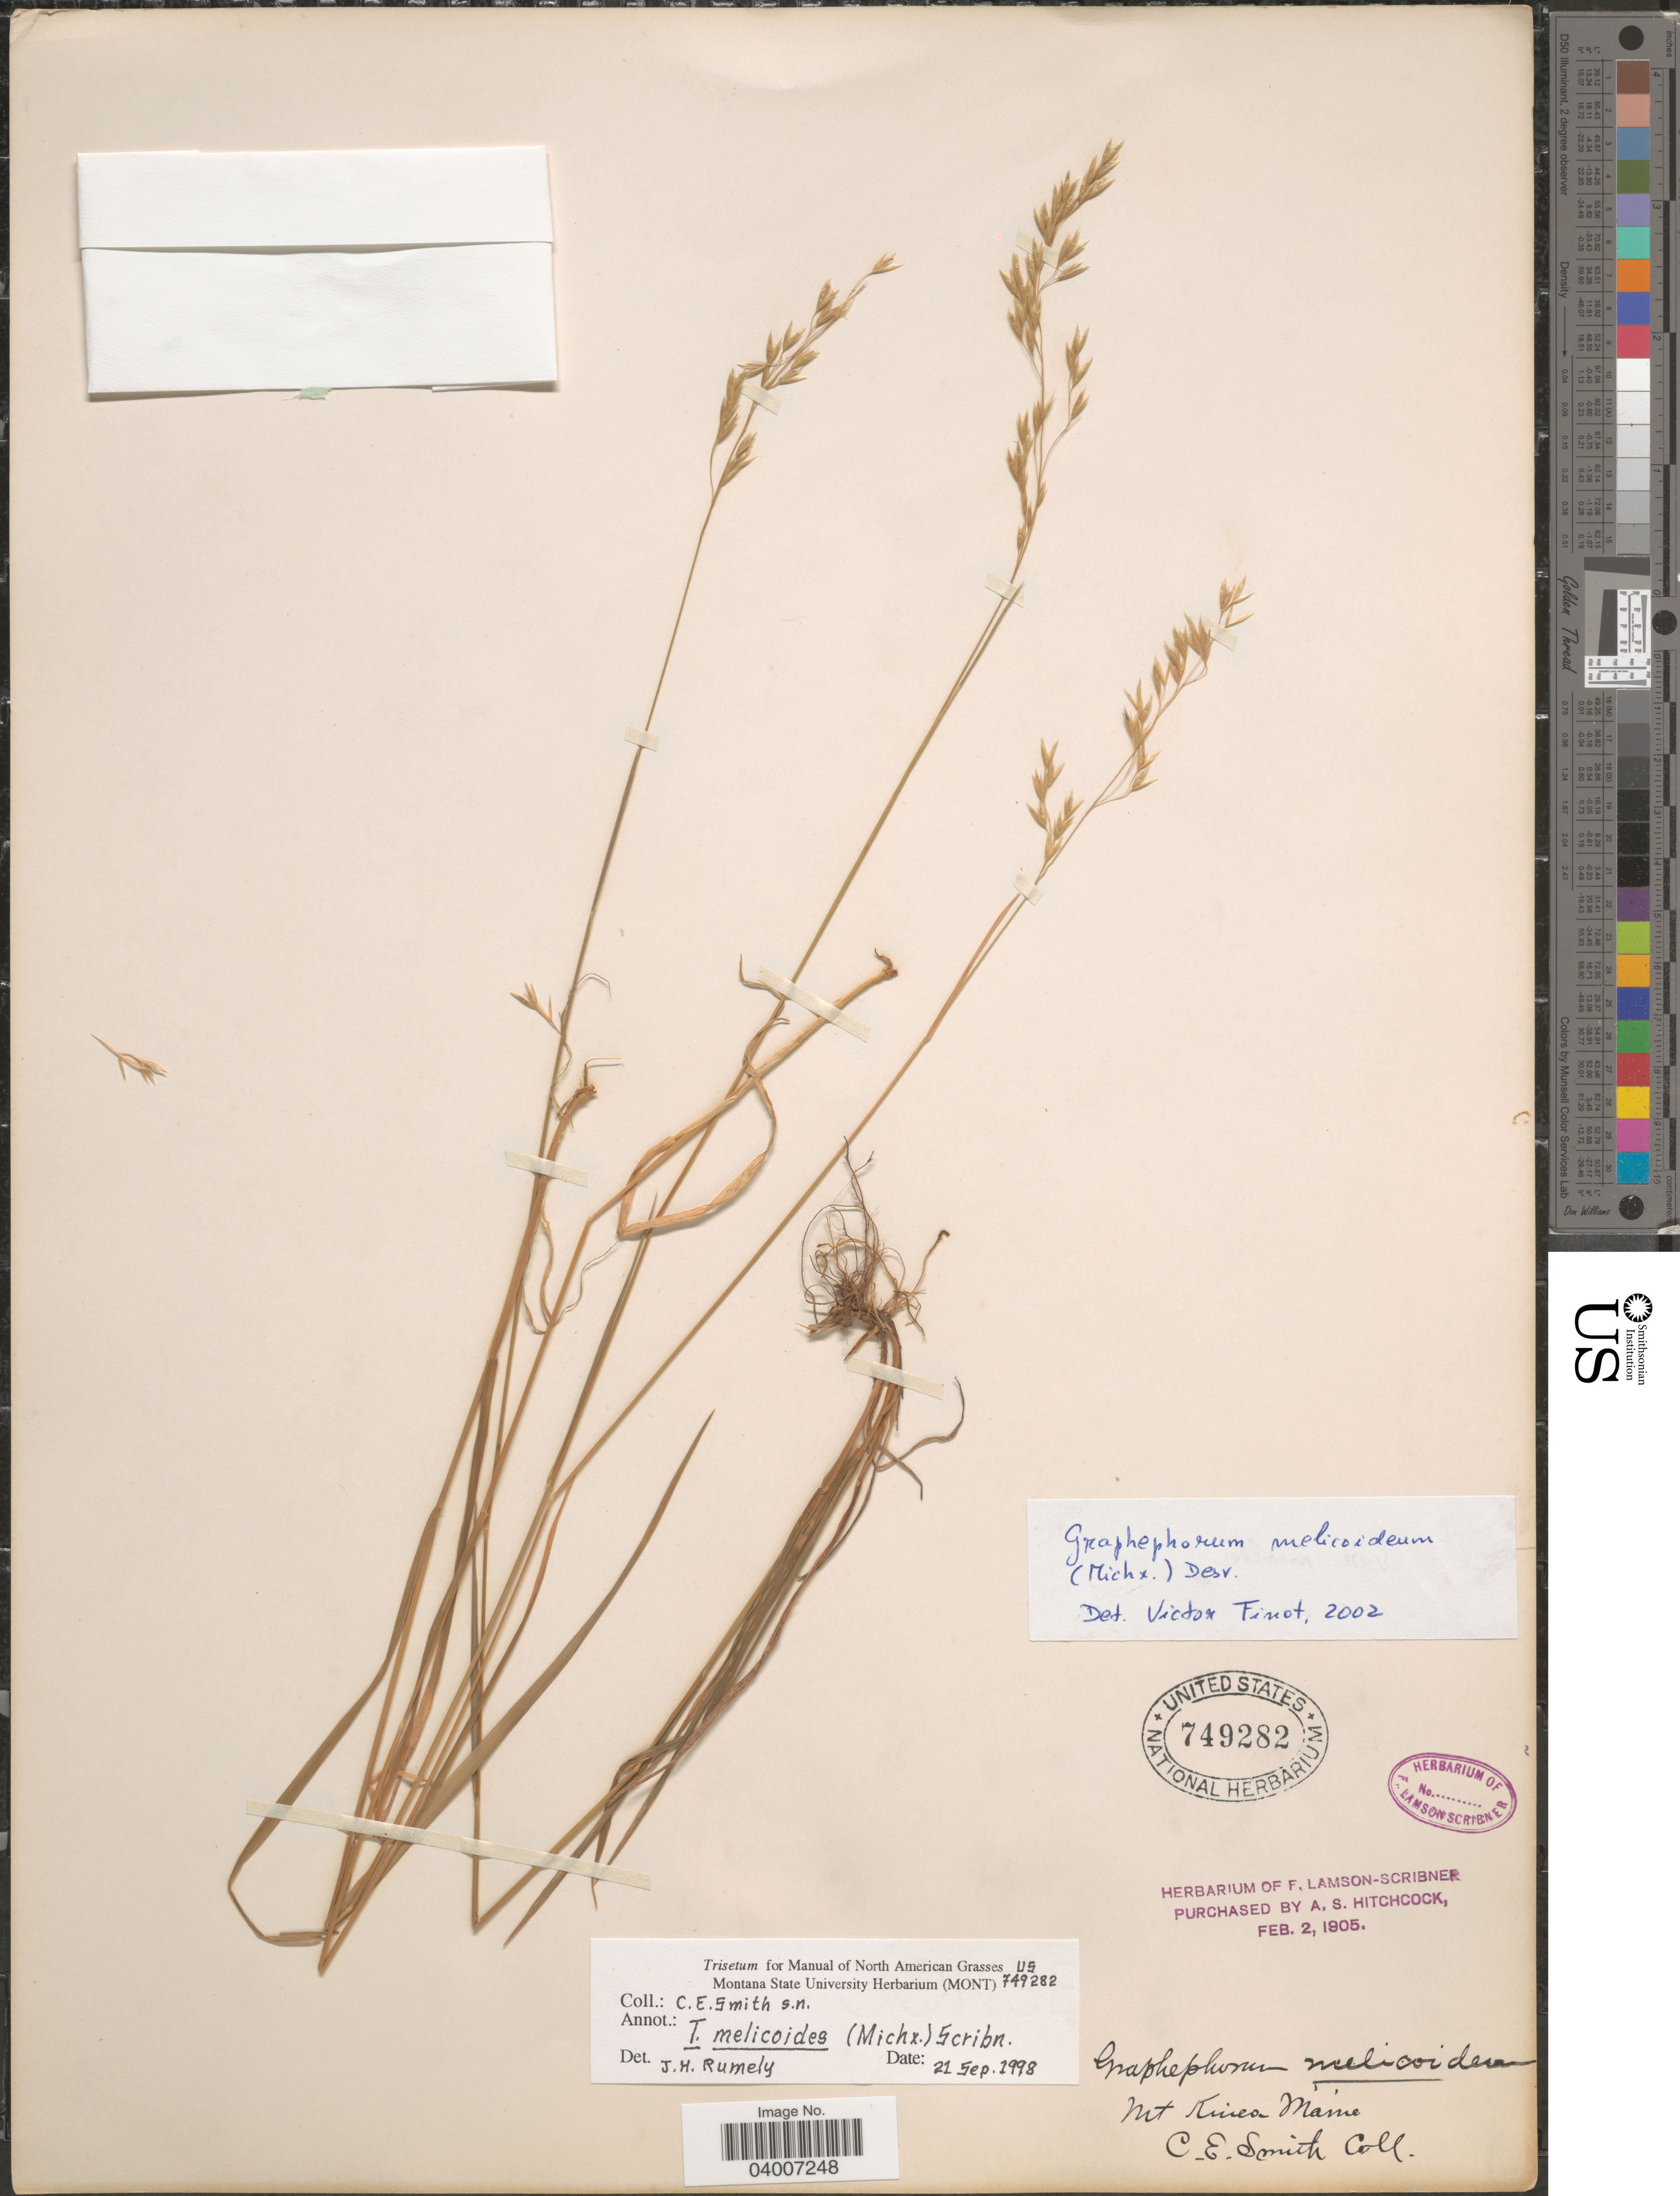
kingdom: Plantae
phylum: Tracheophyta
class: Liliopsida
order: Poales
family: Poaceae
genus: Graphephorum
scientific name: Graphephorum melicoides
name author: (F. Michx.) Desv.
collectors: C. E. Smith Jr.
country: United States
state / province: Maine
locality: Mt. Kines.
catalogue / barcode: US 749282